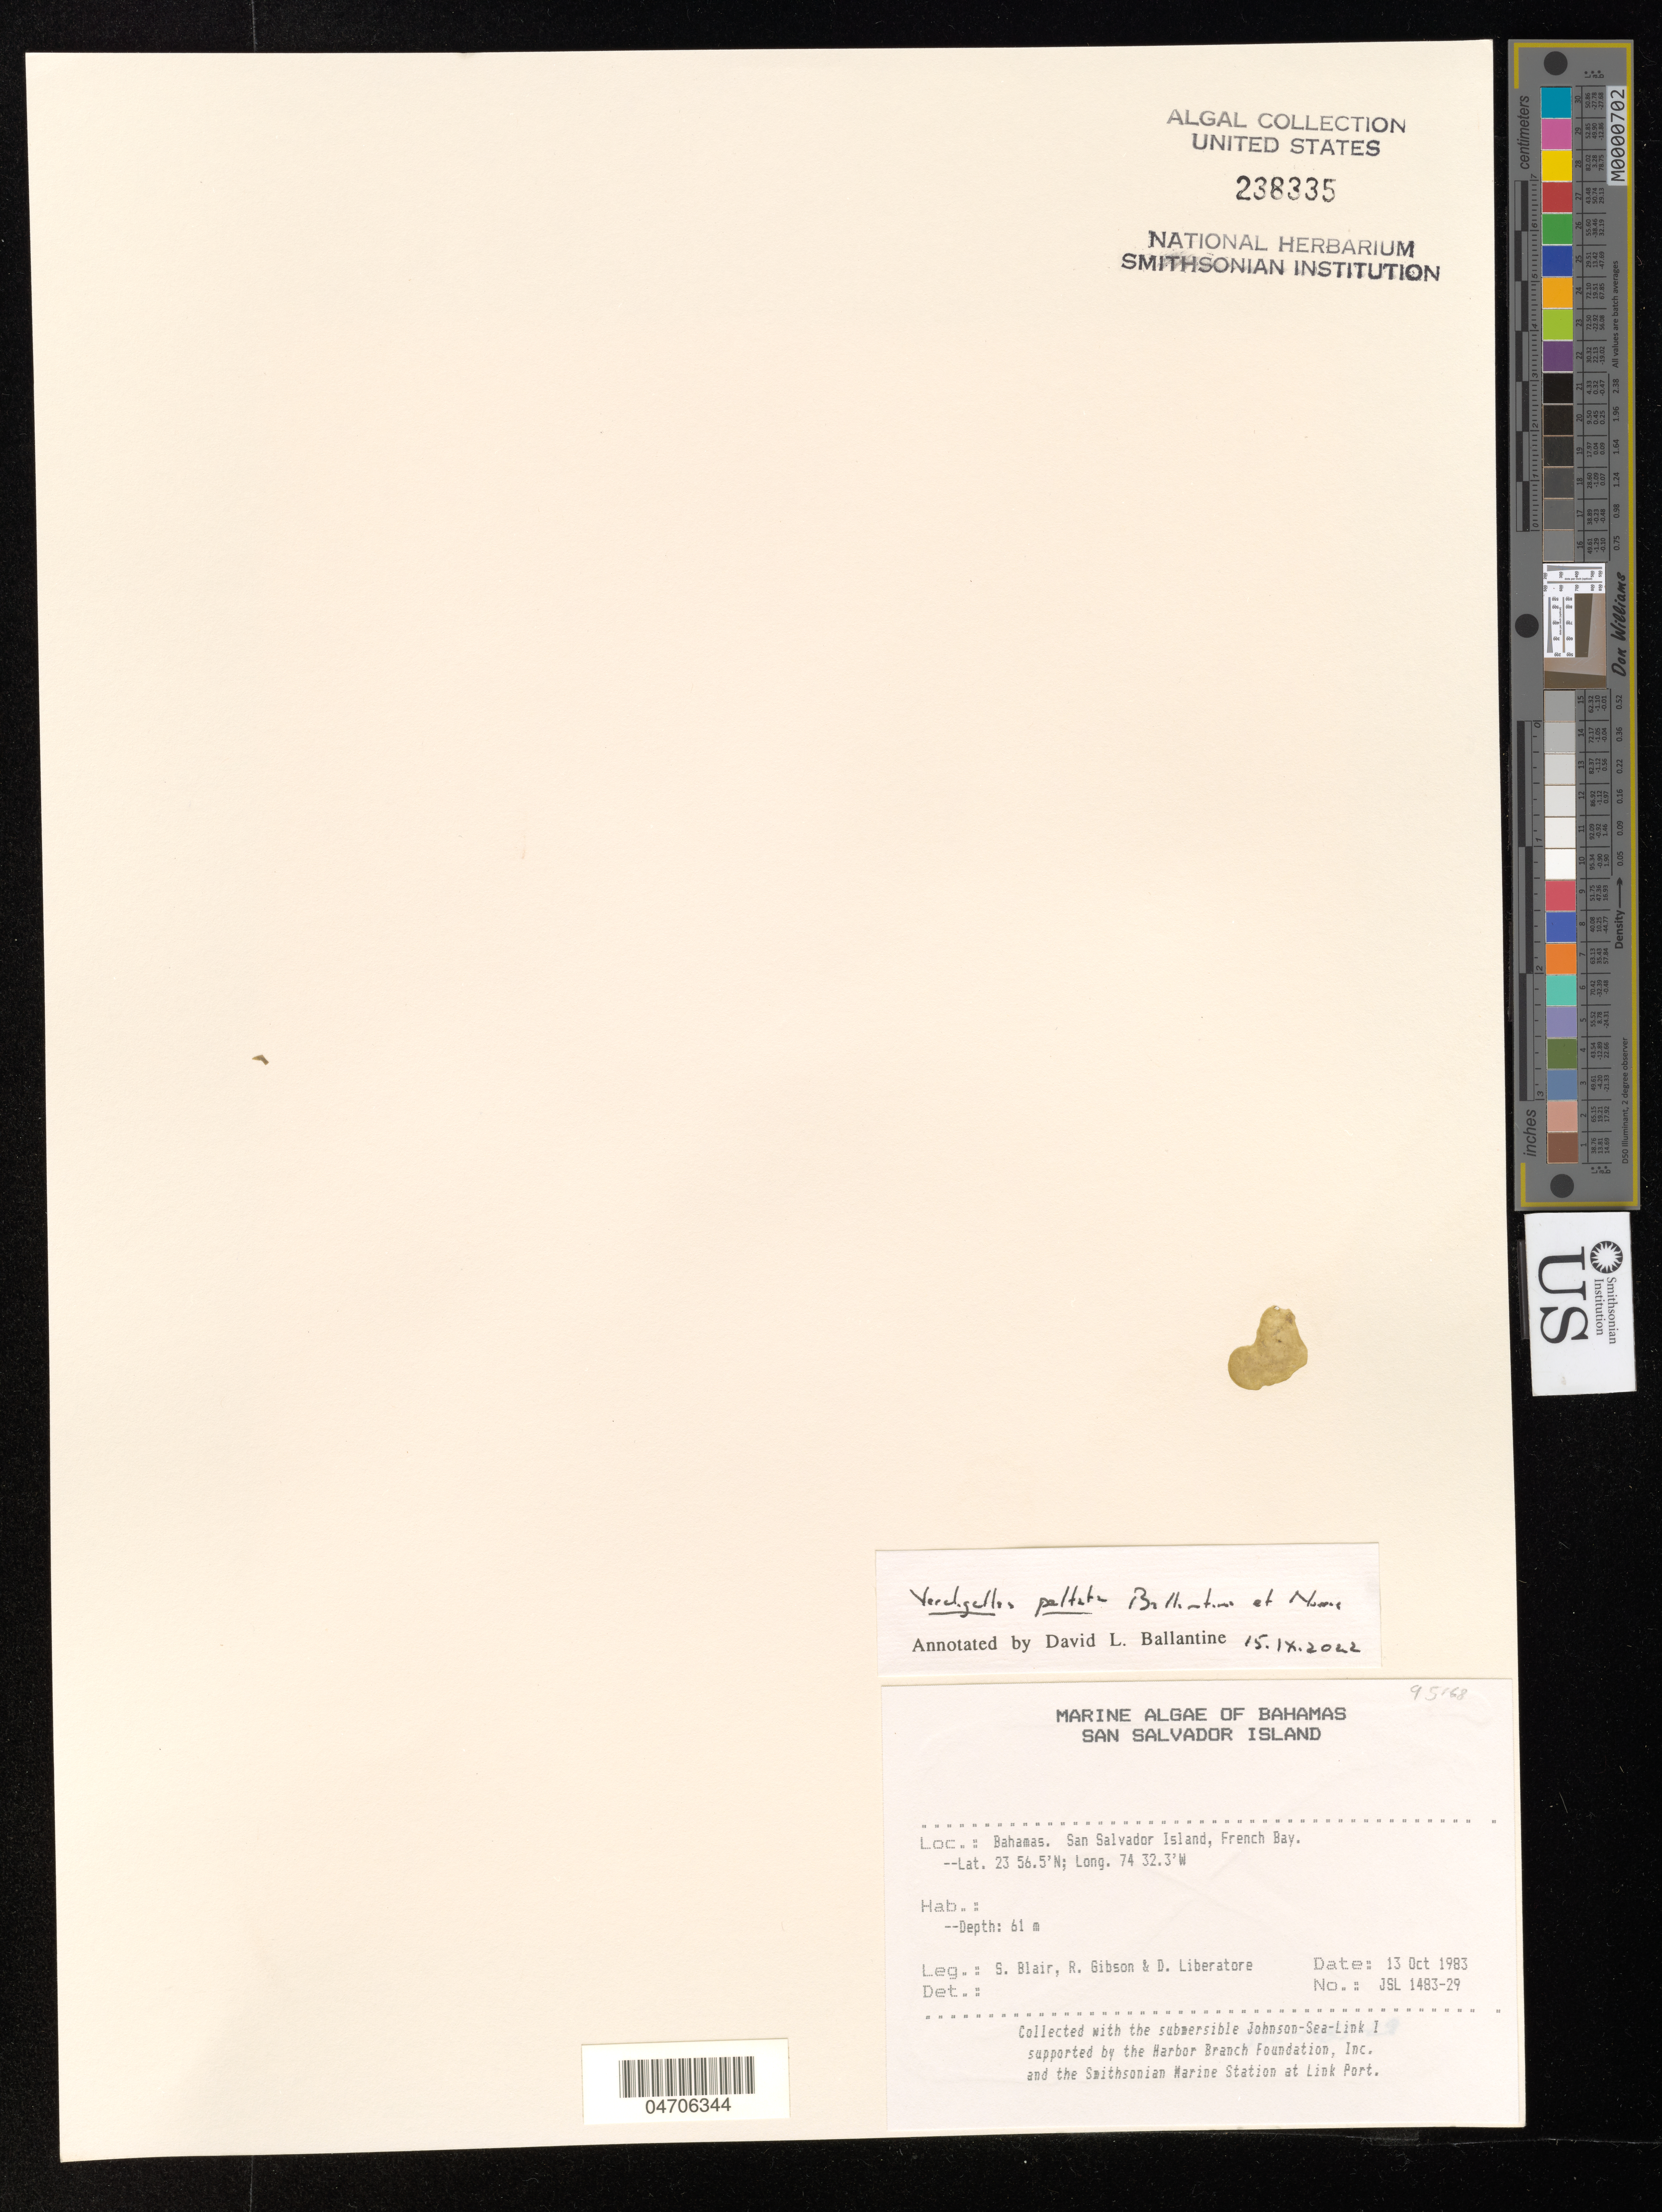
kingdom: Plantae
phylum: Chlorophyta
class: Prasinophyceae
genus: Verdigellas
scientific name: Verdigellas peltata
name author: D.L. Ballant. & J.N. Norris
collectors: S. M. Blair, R. Gibson & D. Liberatore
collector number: JSL1483-29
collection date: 1983-10-13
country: Bahamas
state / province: San Salvador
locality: San Salvador Island, French Bay.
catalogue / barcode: US 238335